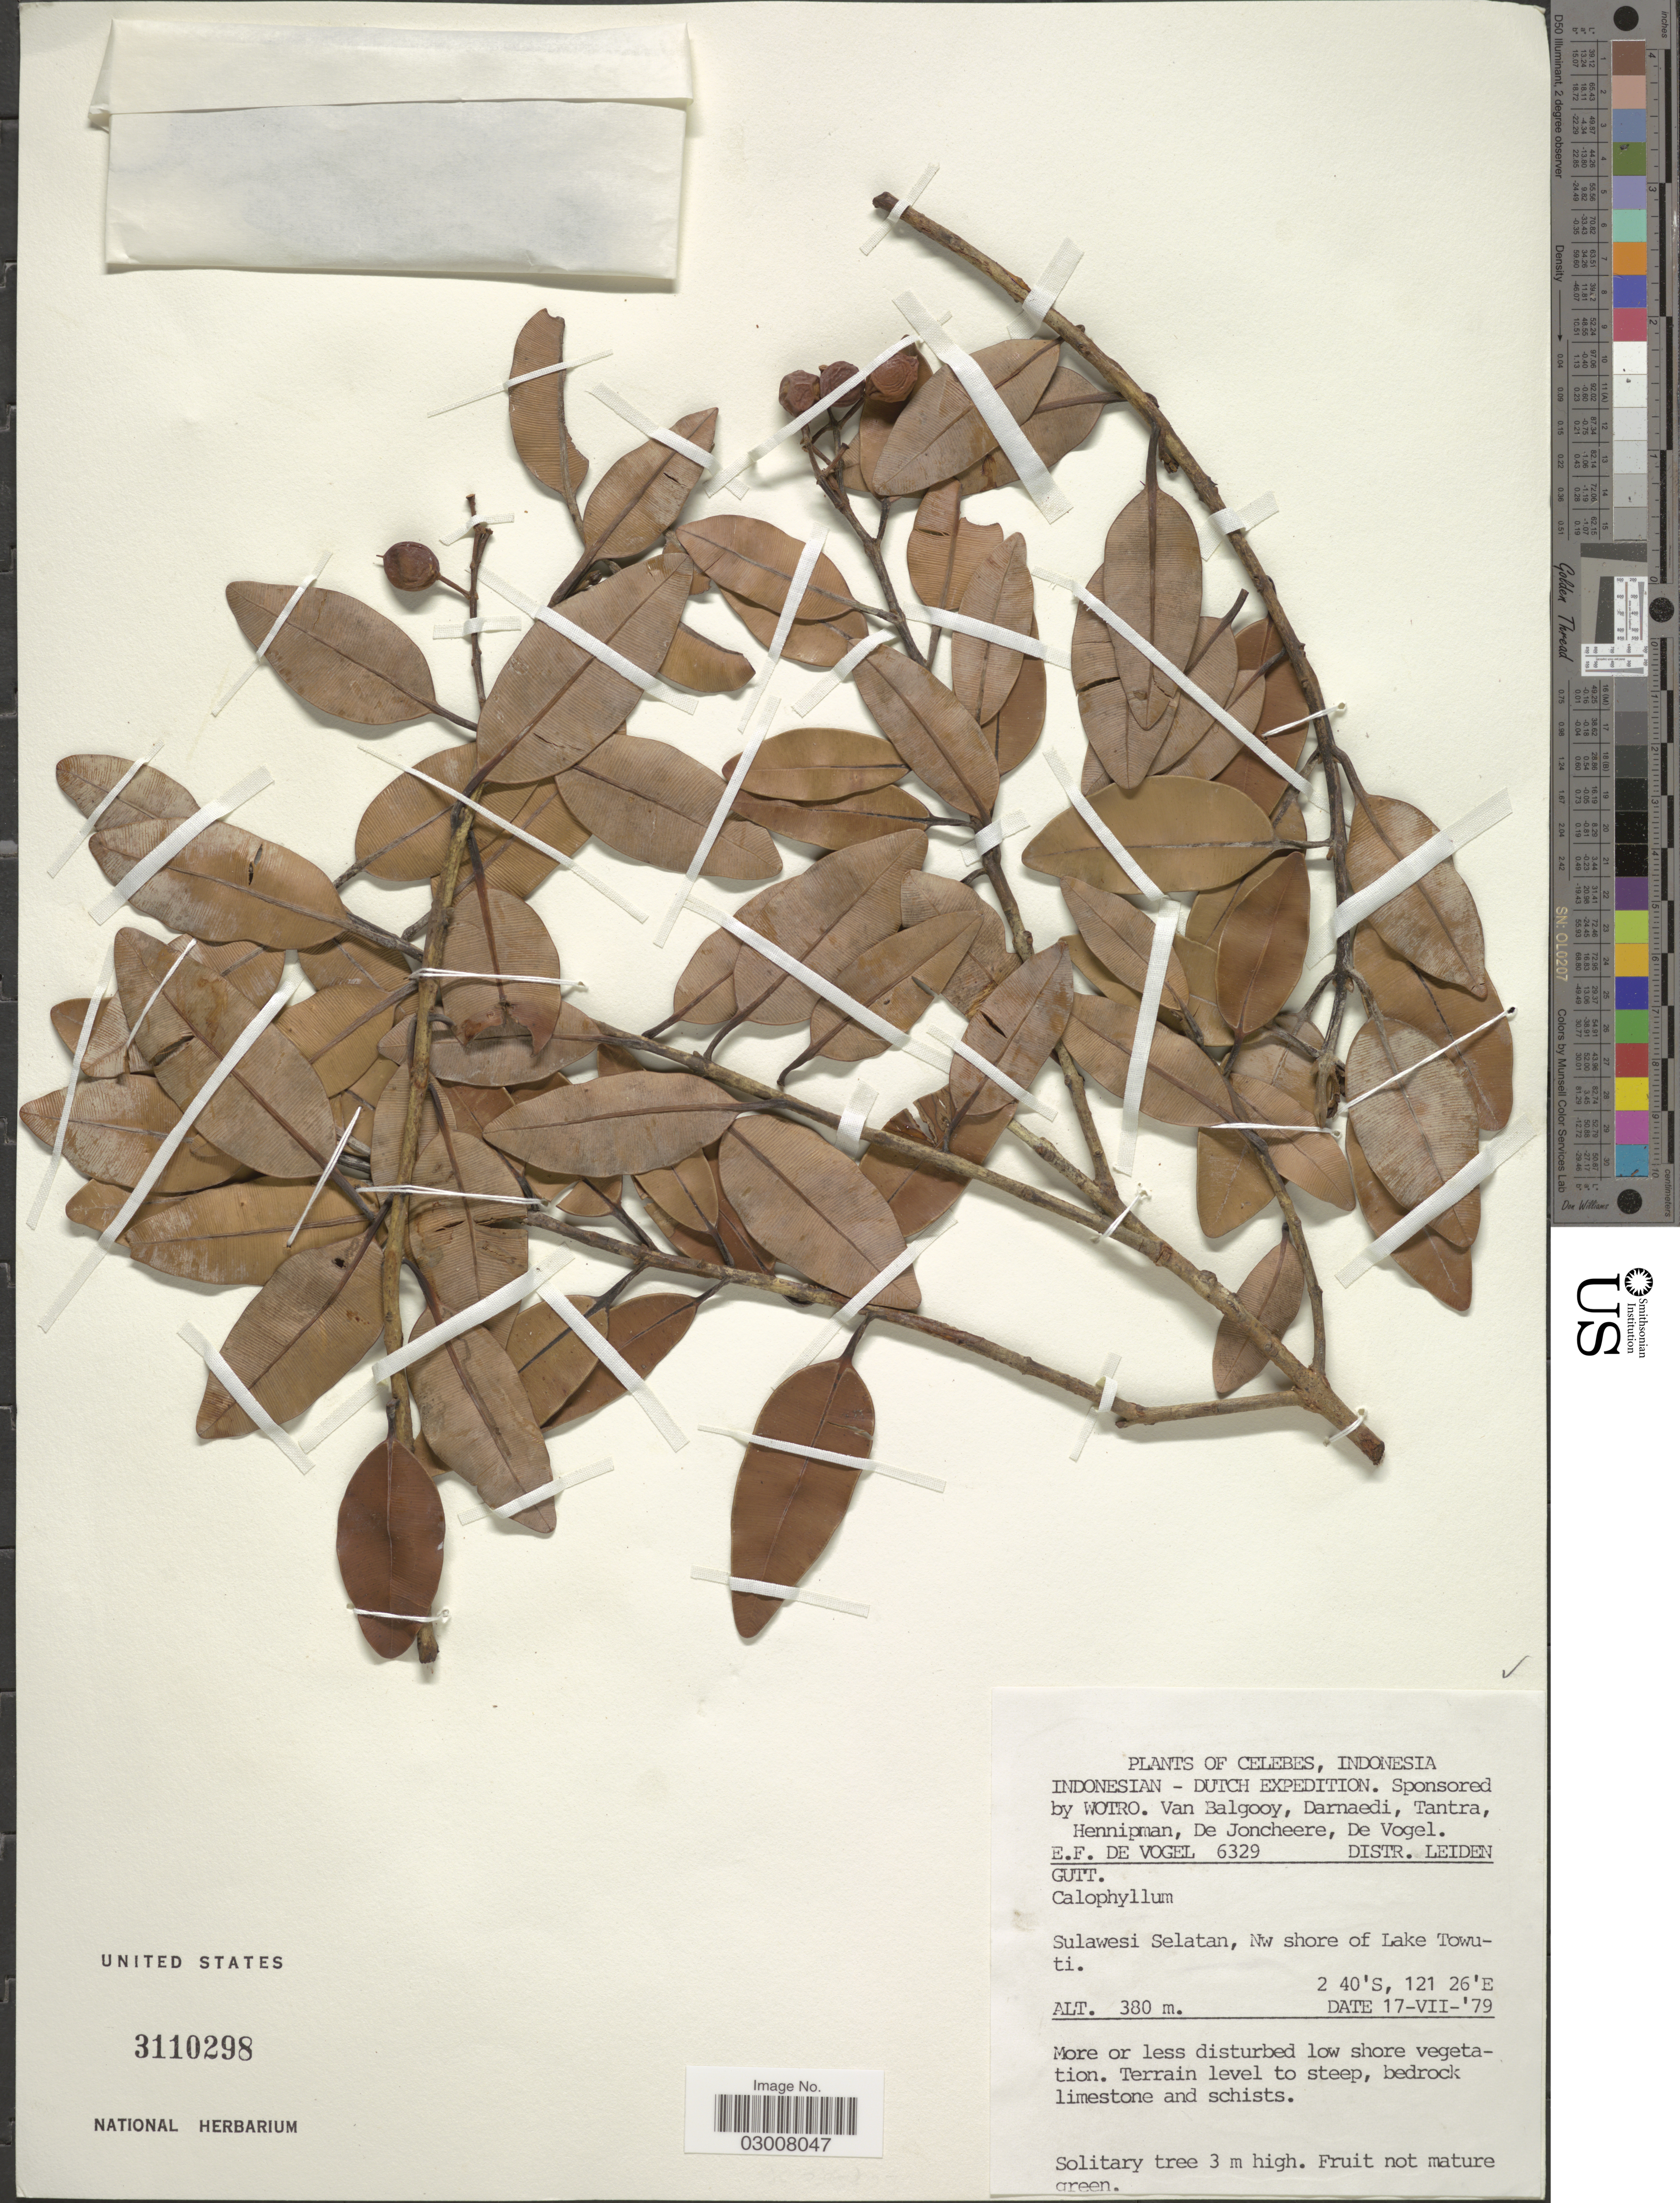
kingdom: Plantae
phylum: Tracheophyta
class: Magnoliopsida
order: Malpighiales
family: Calophyllaceae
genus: Calophyllum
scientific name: Calophyllum sp.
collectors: E. F. de Vogel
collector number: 6329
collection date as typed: Transcribed d/m/y: 17/7/79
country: Indonesia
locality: Celebes, Distr. Leiden, Sulawesi Selatan, Nw shore of Lake Towuti.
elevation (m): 380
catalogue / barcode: US 3110298